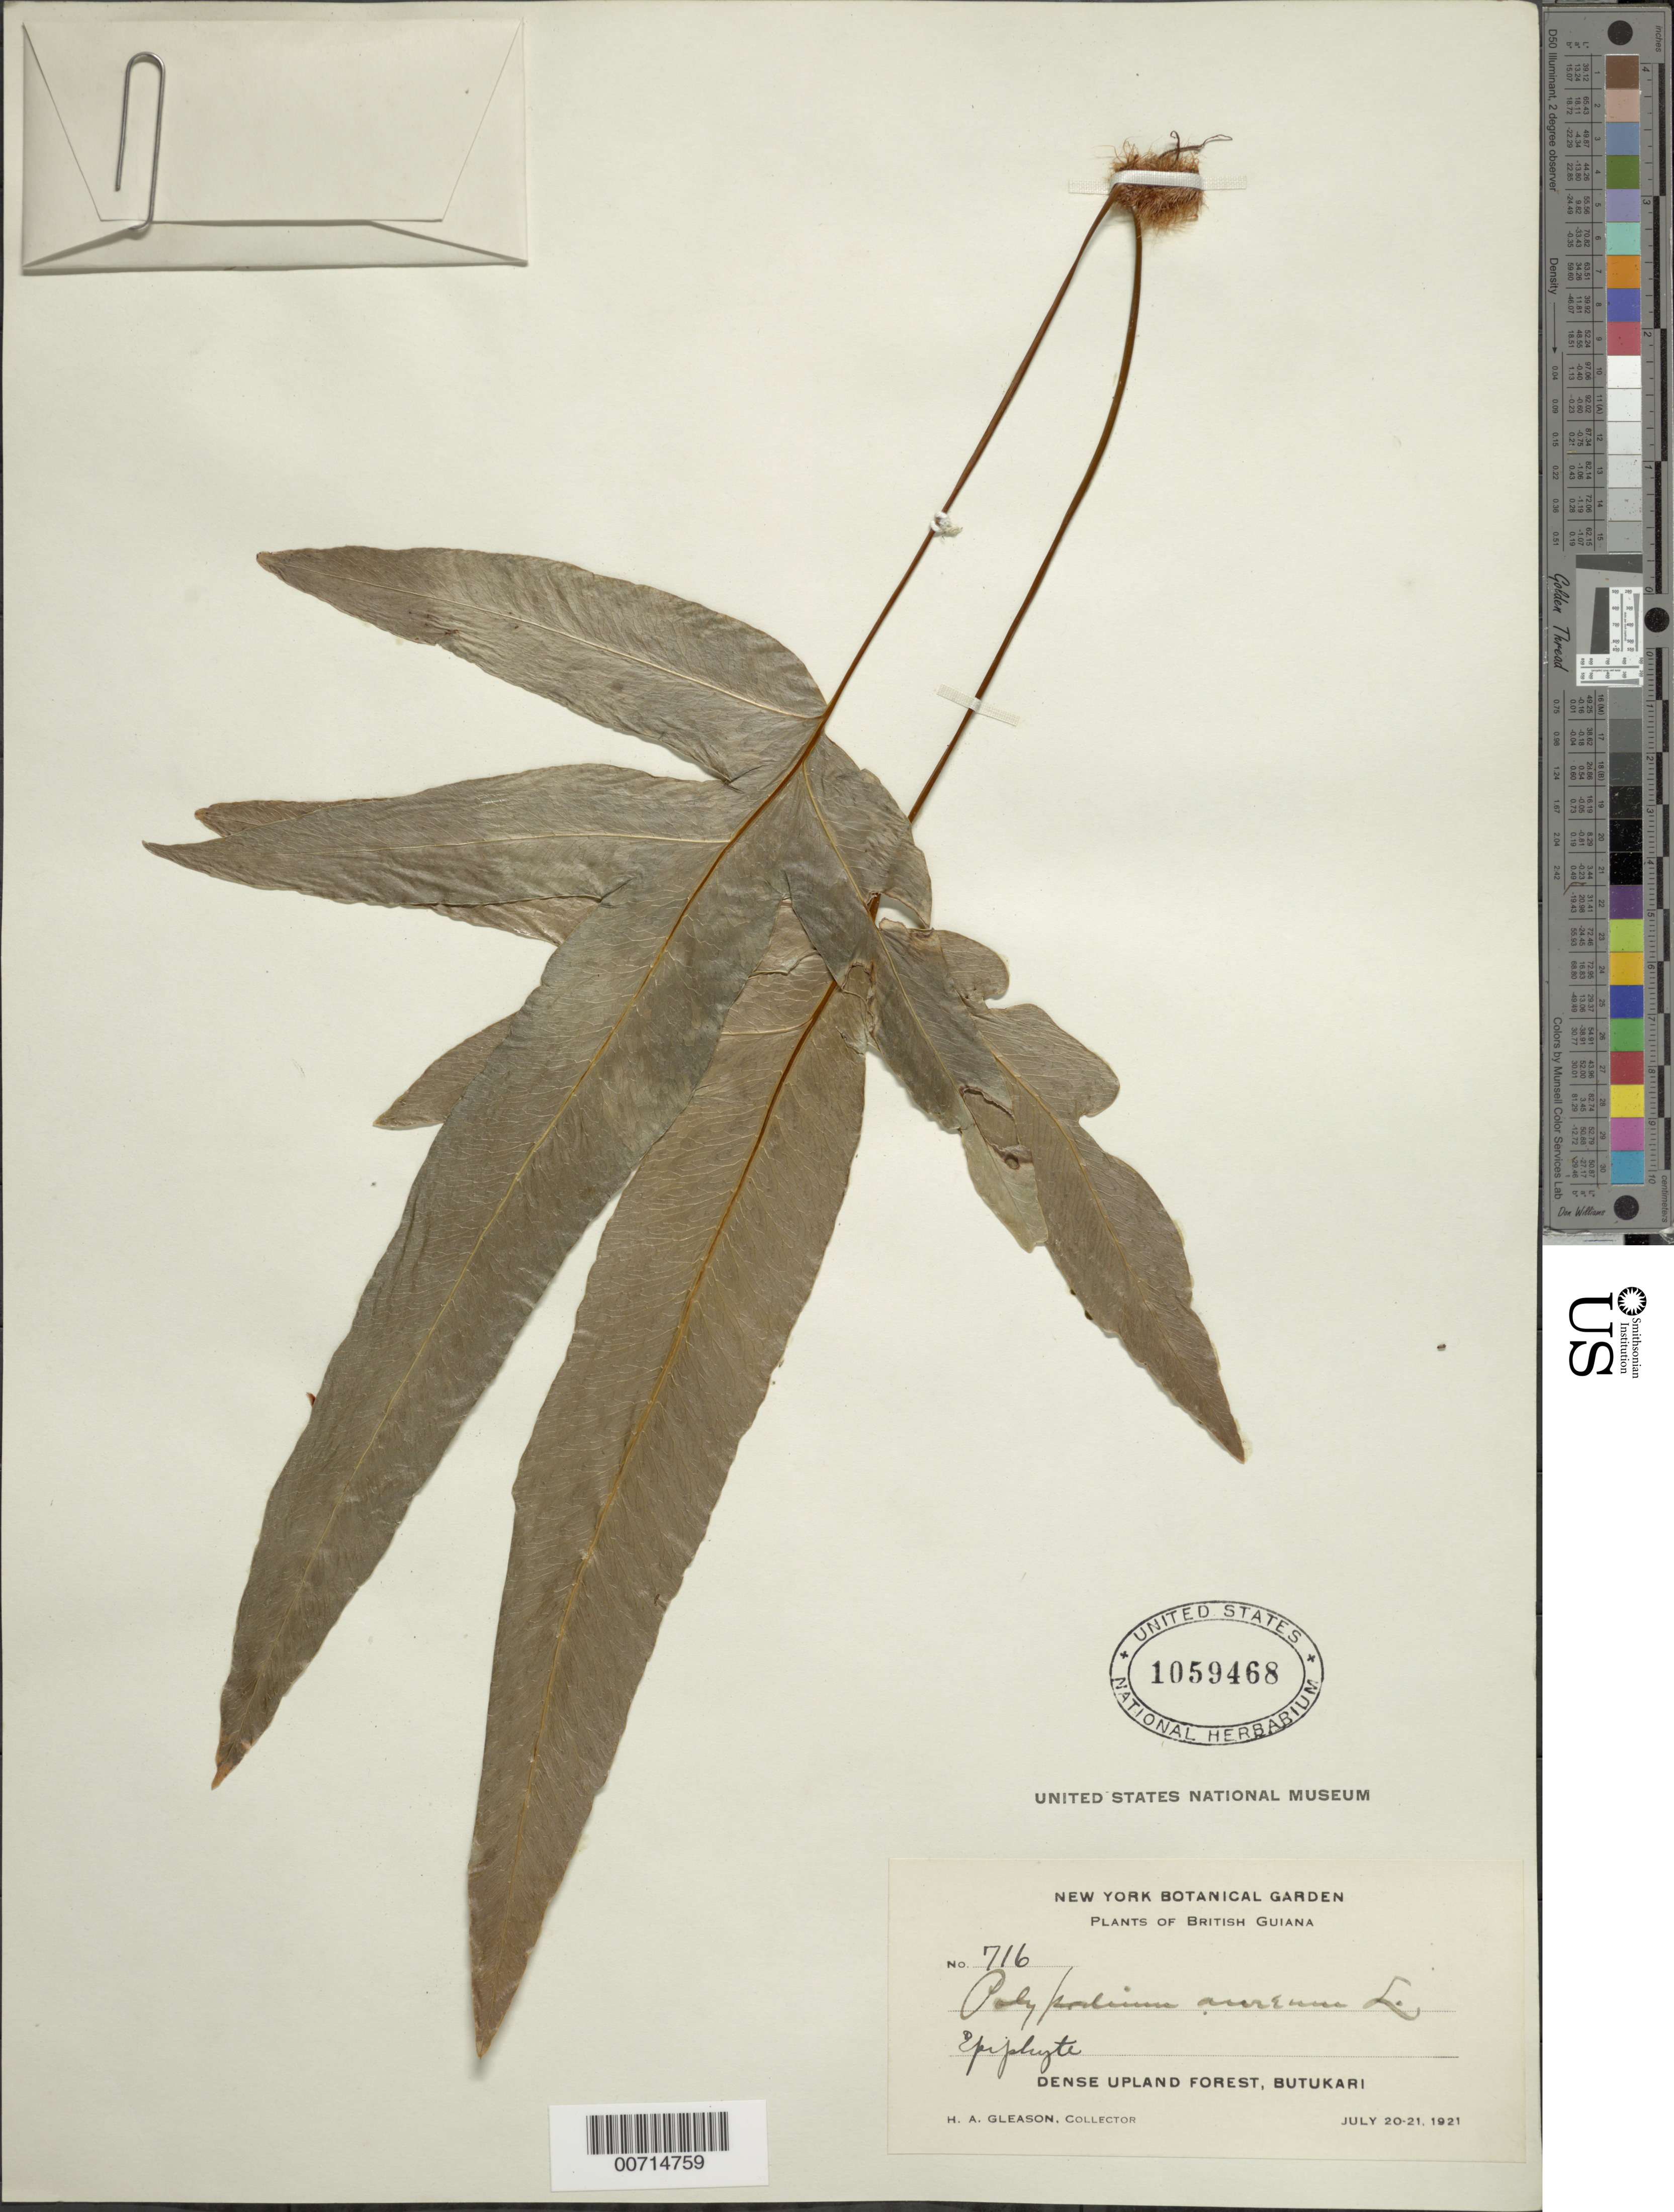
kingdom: Plantae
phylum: Tracheophyta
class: Polypodiopsida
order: Polypodiales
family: Polypodiaceae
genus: Phlebodium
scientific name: Phlebodium pseudoaureum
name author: (Cav.) Lellinger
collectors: H. A. Gleason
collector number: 716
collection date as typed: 20-Jul-21 to 21-Jul-21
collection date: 1921-07-20/1921-07-21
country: Guyana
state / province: U. Demerara-Berbice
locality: Butukari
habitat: Dense upland forest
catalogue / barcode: US 1059468